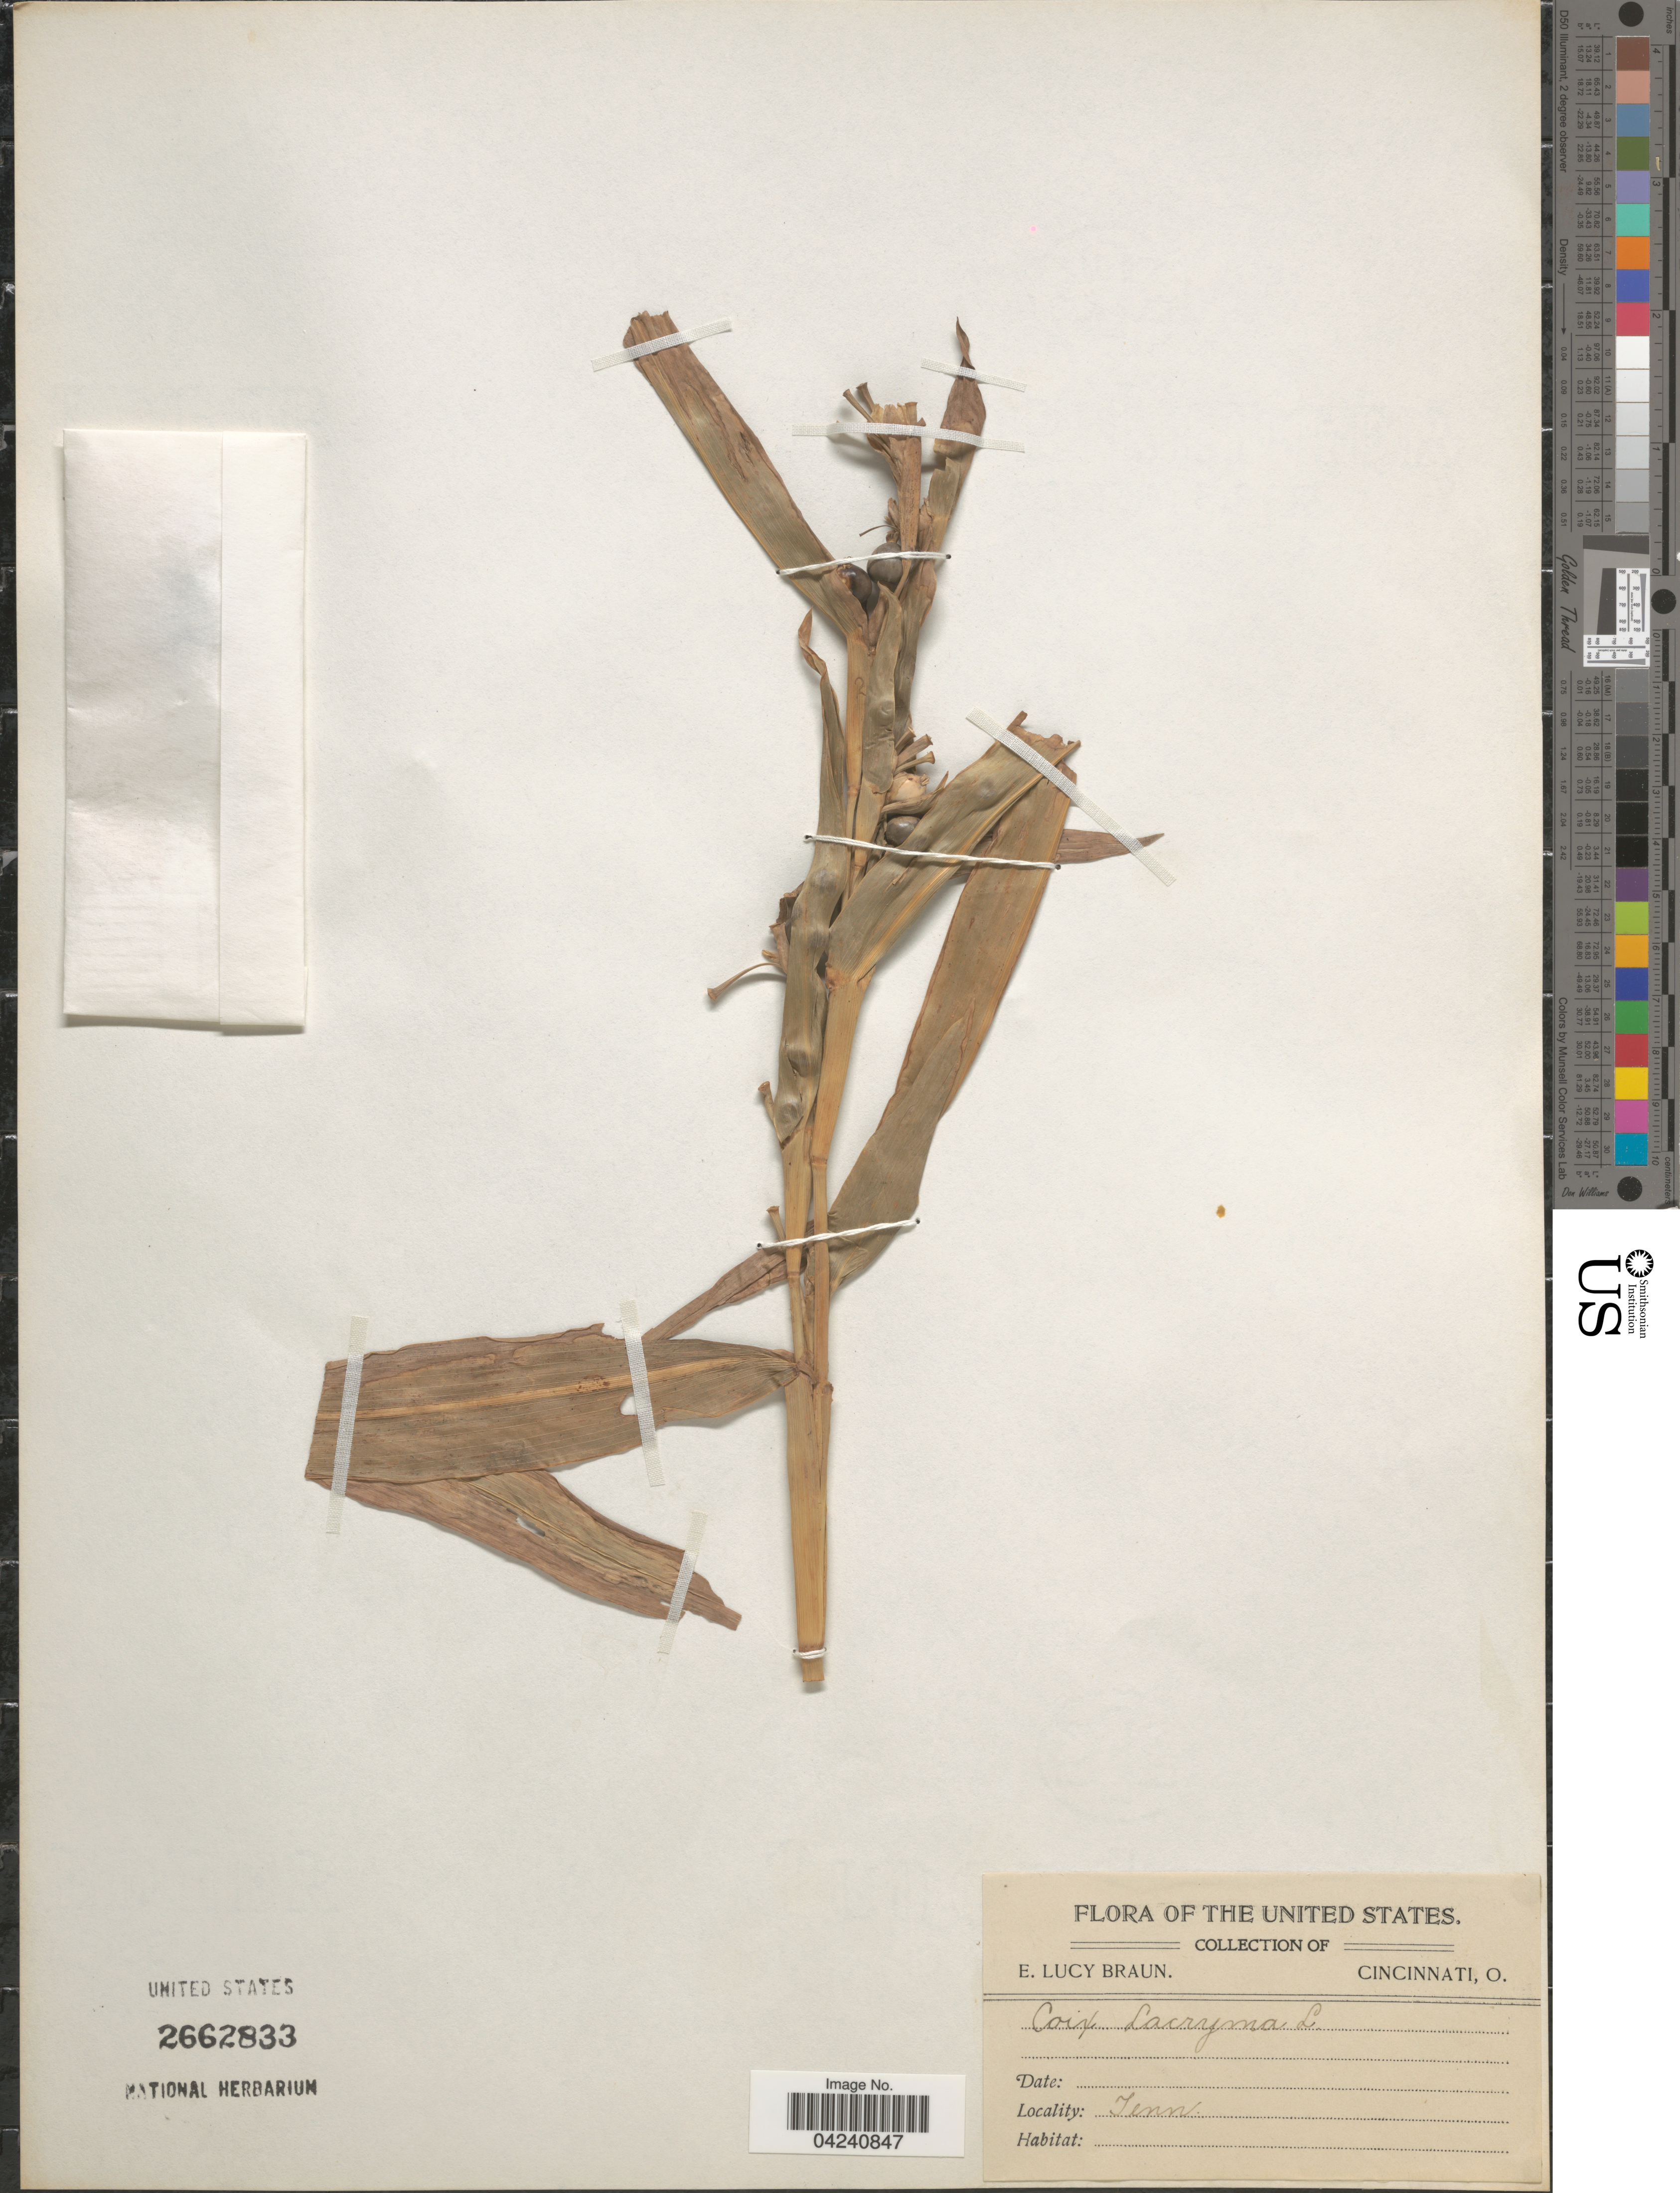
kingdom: Plantae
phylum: Tracheophyta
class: Liliopsida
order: Poales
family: Poaceae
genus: Coix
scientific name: Coix lacryma-jobi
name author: L.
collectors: E. L. Braun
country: United States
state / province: Tennessee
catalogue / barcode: US 2662833